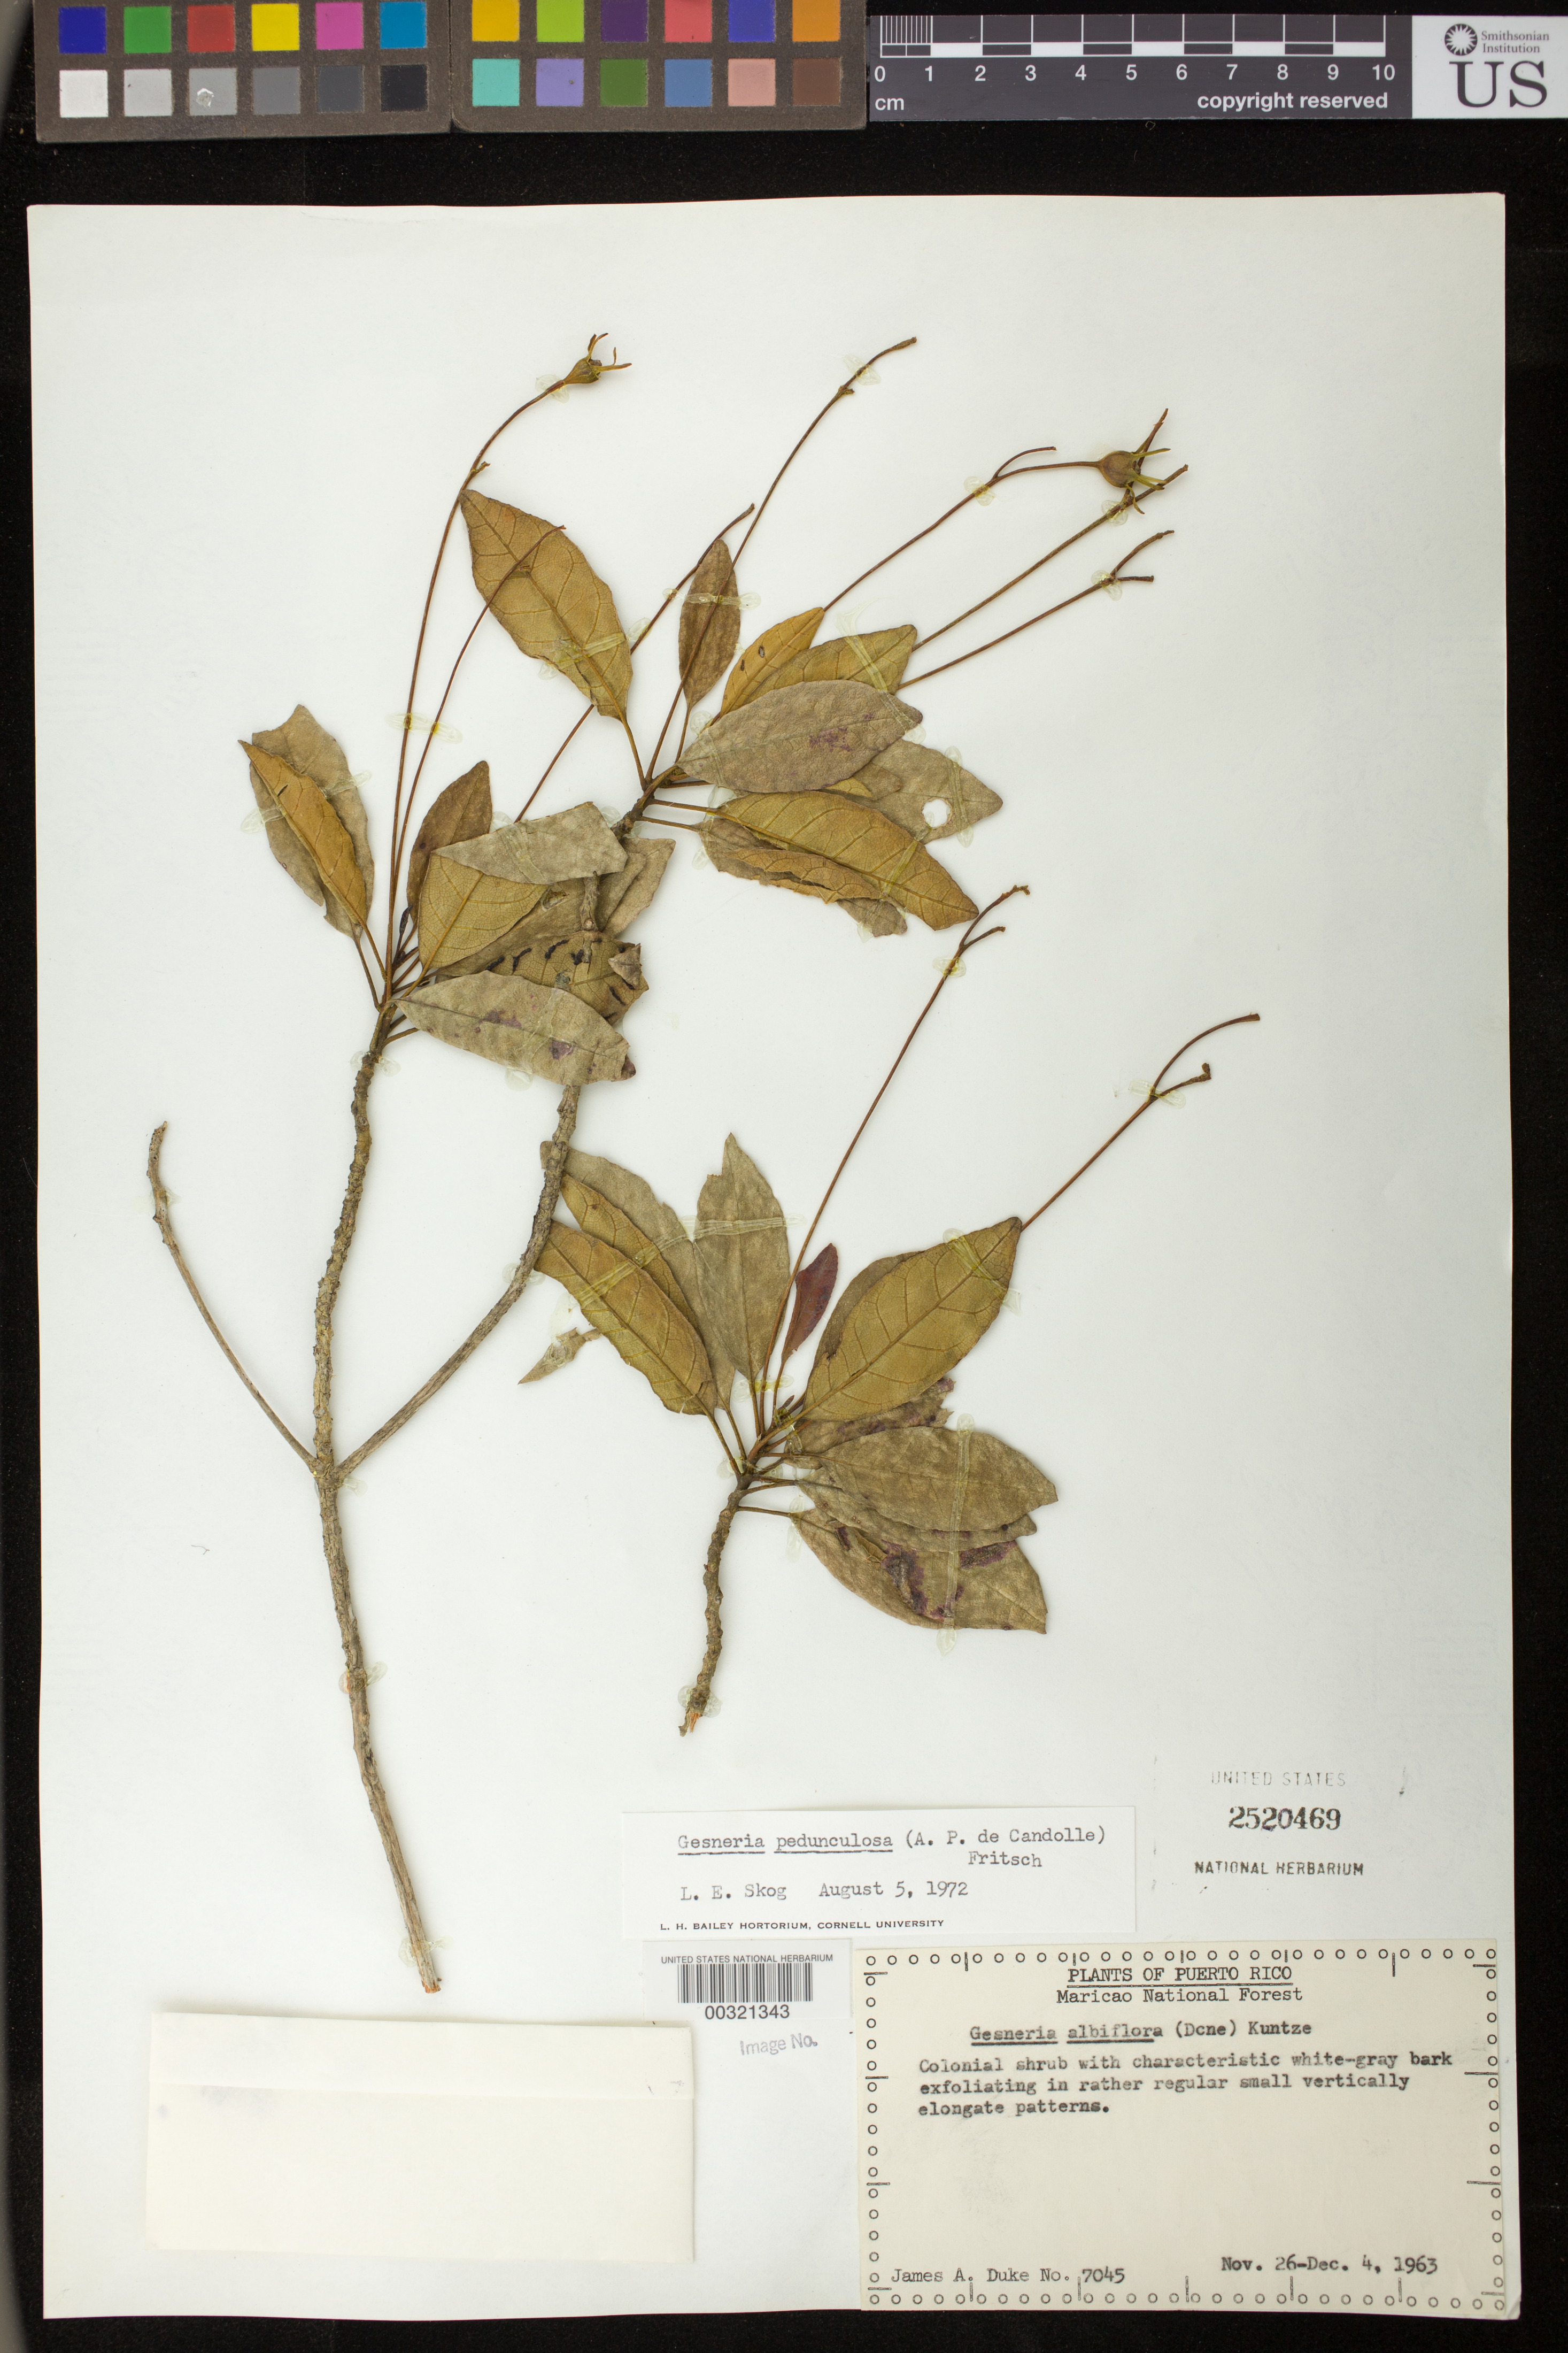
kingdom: Plantae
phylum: Tracheophyta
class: Magnoliopsida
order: Lamiales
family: Gesneriaceae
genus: Gesneria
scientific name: Gesneria pedunculosa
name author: (DC.) Fritsch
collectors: J. A. Duke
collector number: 7045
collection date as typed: Nov-Dec 1963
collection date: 1963-11/1963-12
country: Puerto Rico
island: Puerto Rico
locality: Maricao National Forest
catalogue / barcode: US 2520469